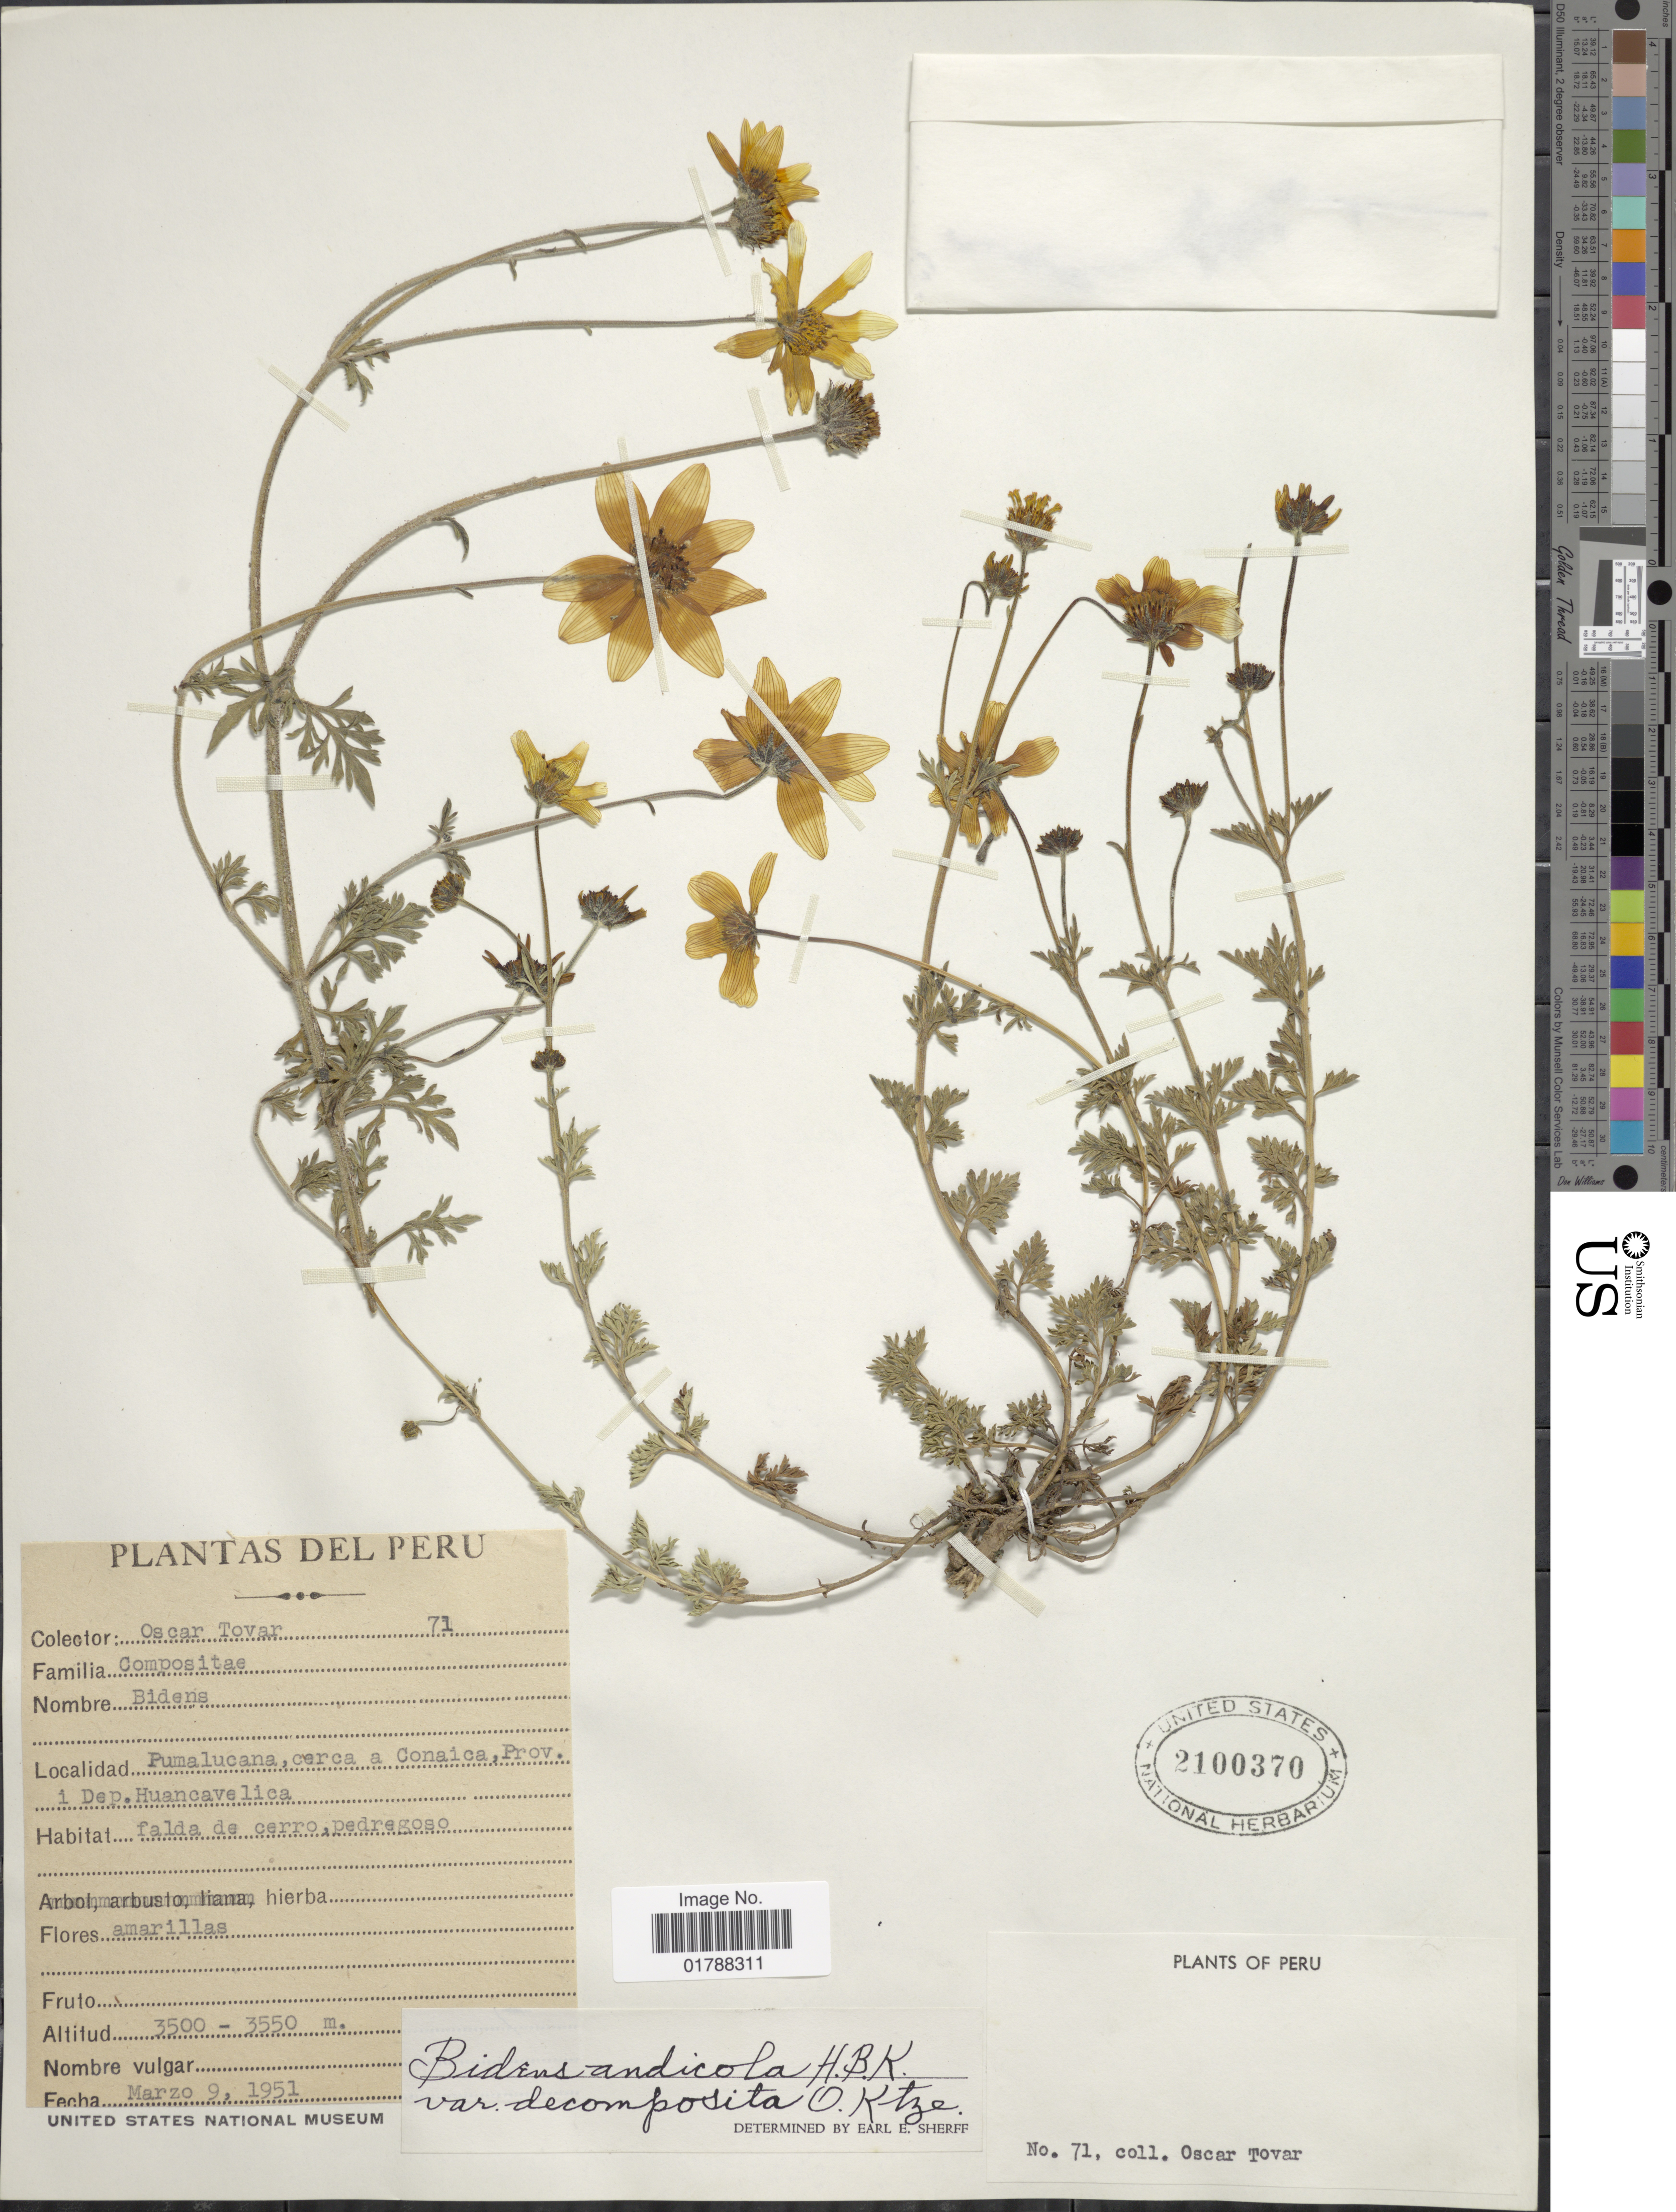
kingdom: Plantae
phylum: Tracheophyta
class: Magnoliopsida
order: Asterales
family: Asteraceae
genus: Bidens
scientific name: Bidens andicola var. decomposita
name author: Kuntze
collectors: Ó. Tovar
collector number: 71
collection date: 1951-03-09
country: Peru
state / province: Huancavelica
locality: Pumalucana, cerca a Conaica, Prov. i Dep. Huancavelica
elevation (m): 3500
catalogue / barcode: US 2100370